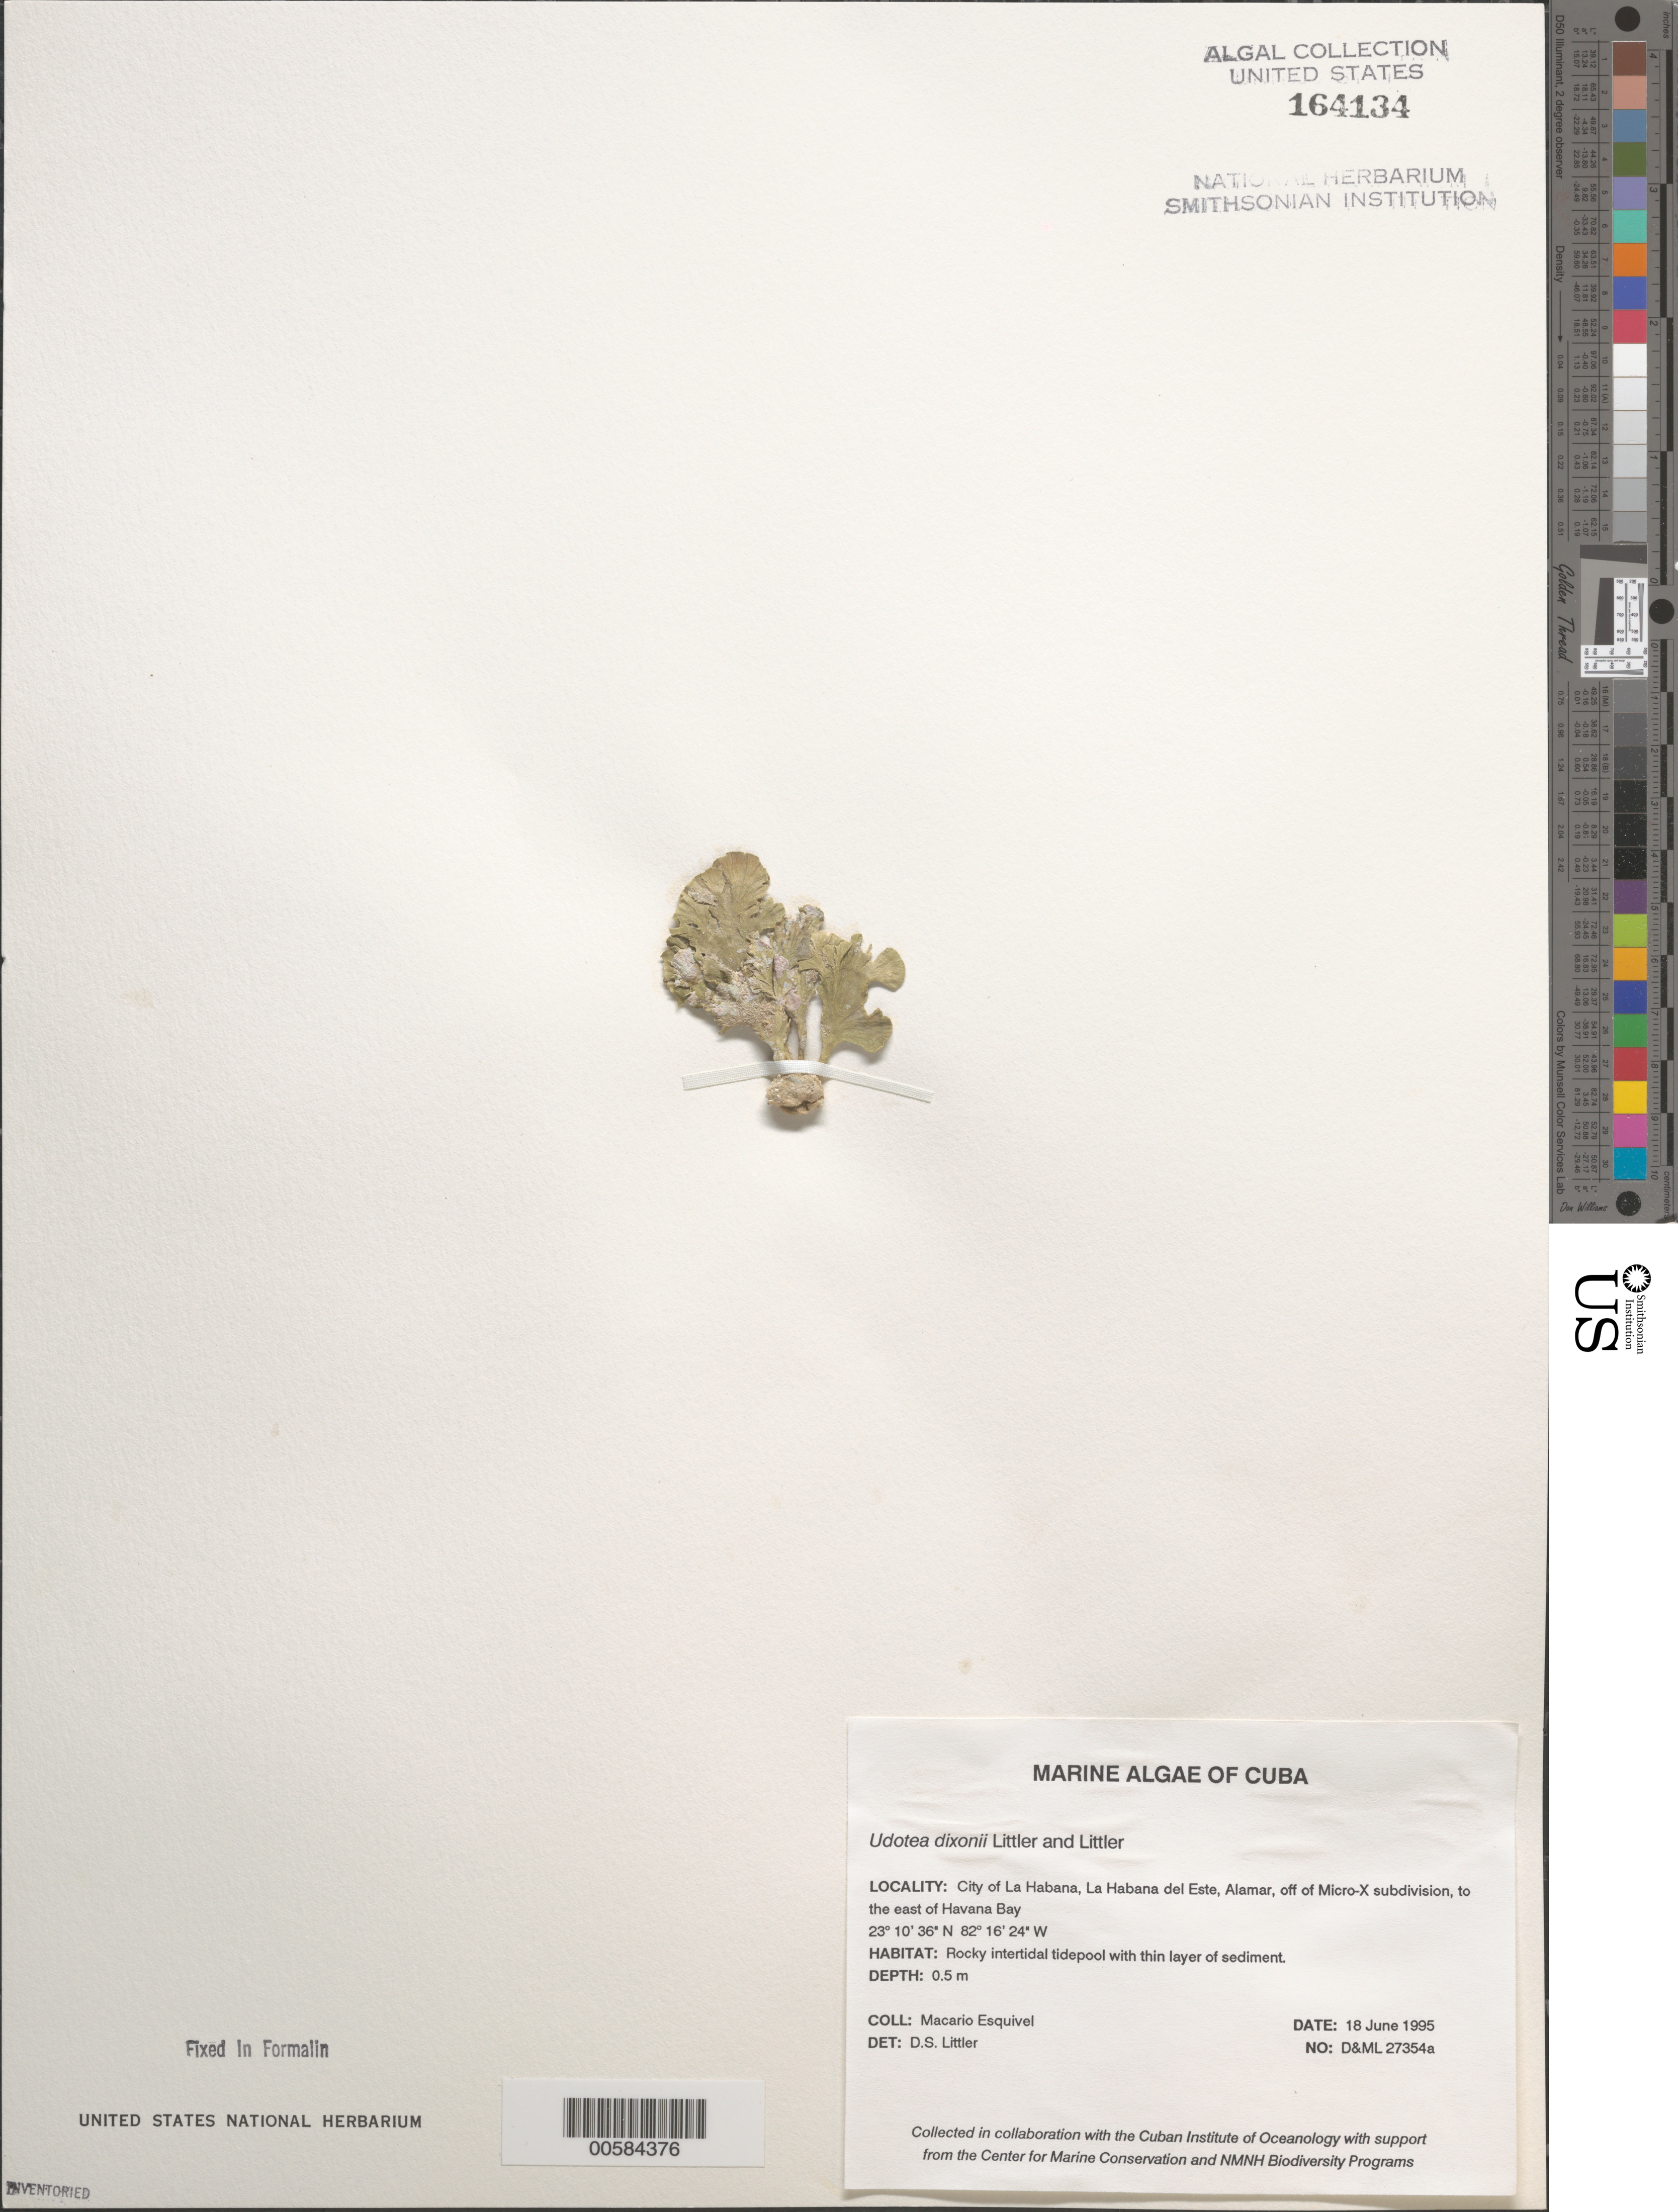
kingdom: Plantae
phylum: Chlorophyta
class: Ulvophyceae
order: Bryopsidales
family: Udoteaceae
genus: Udotea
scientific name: Udotea dixonii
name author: D.S. Littler & Littler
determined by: Littler, D. S.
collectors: M. Esquivel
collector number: D&ML 27354a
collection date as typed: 18 Jun 1995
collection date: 1995-06-18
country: Cuba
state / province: La Habana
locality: La Habana, La Habana del Este, Alamar, east of Havana Bay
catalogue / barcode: US 164134